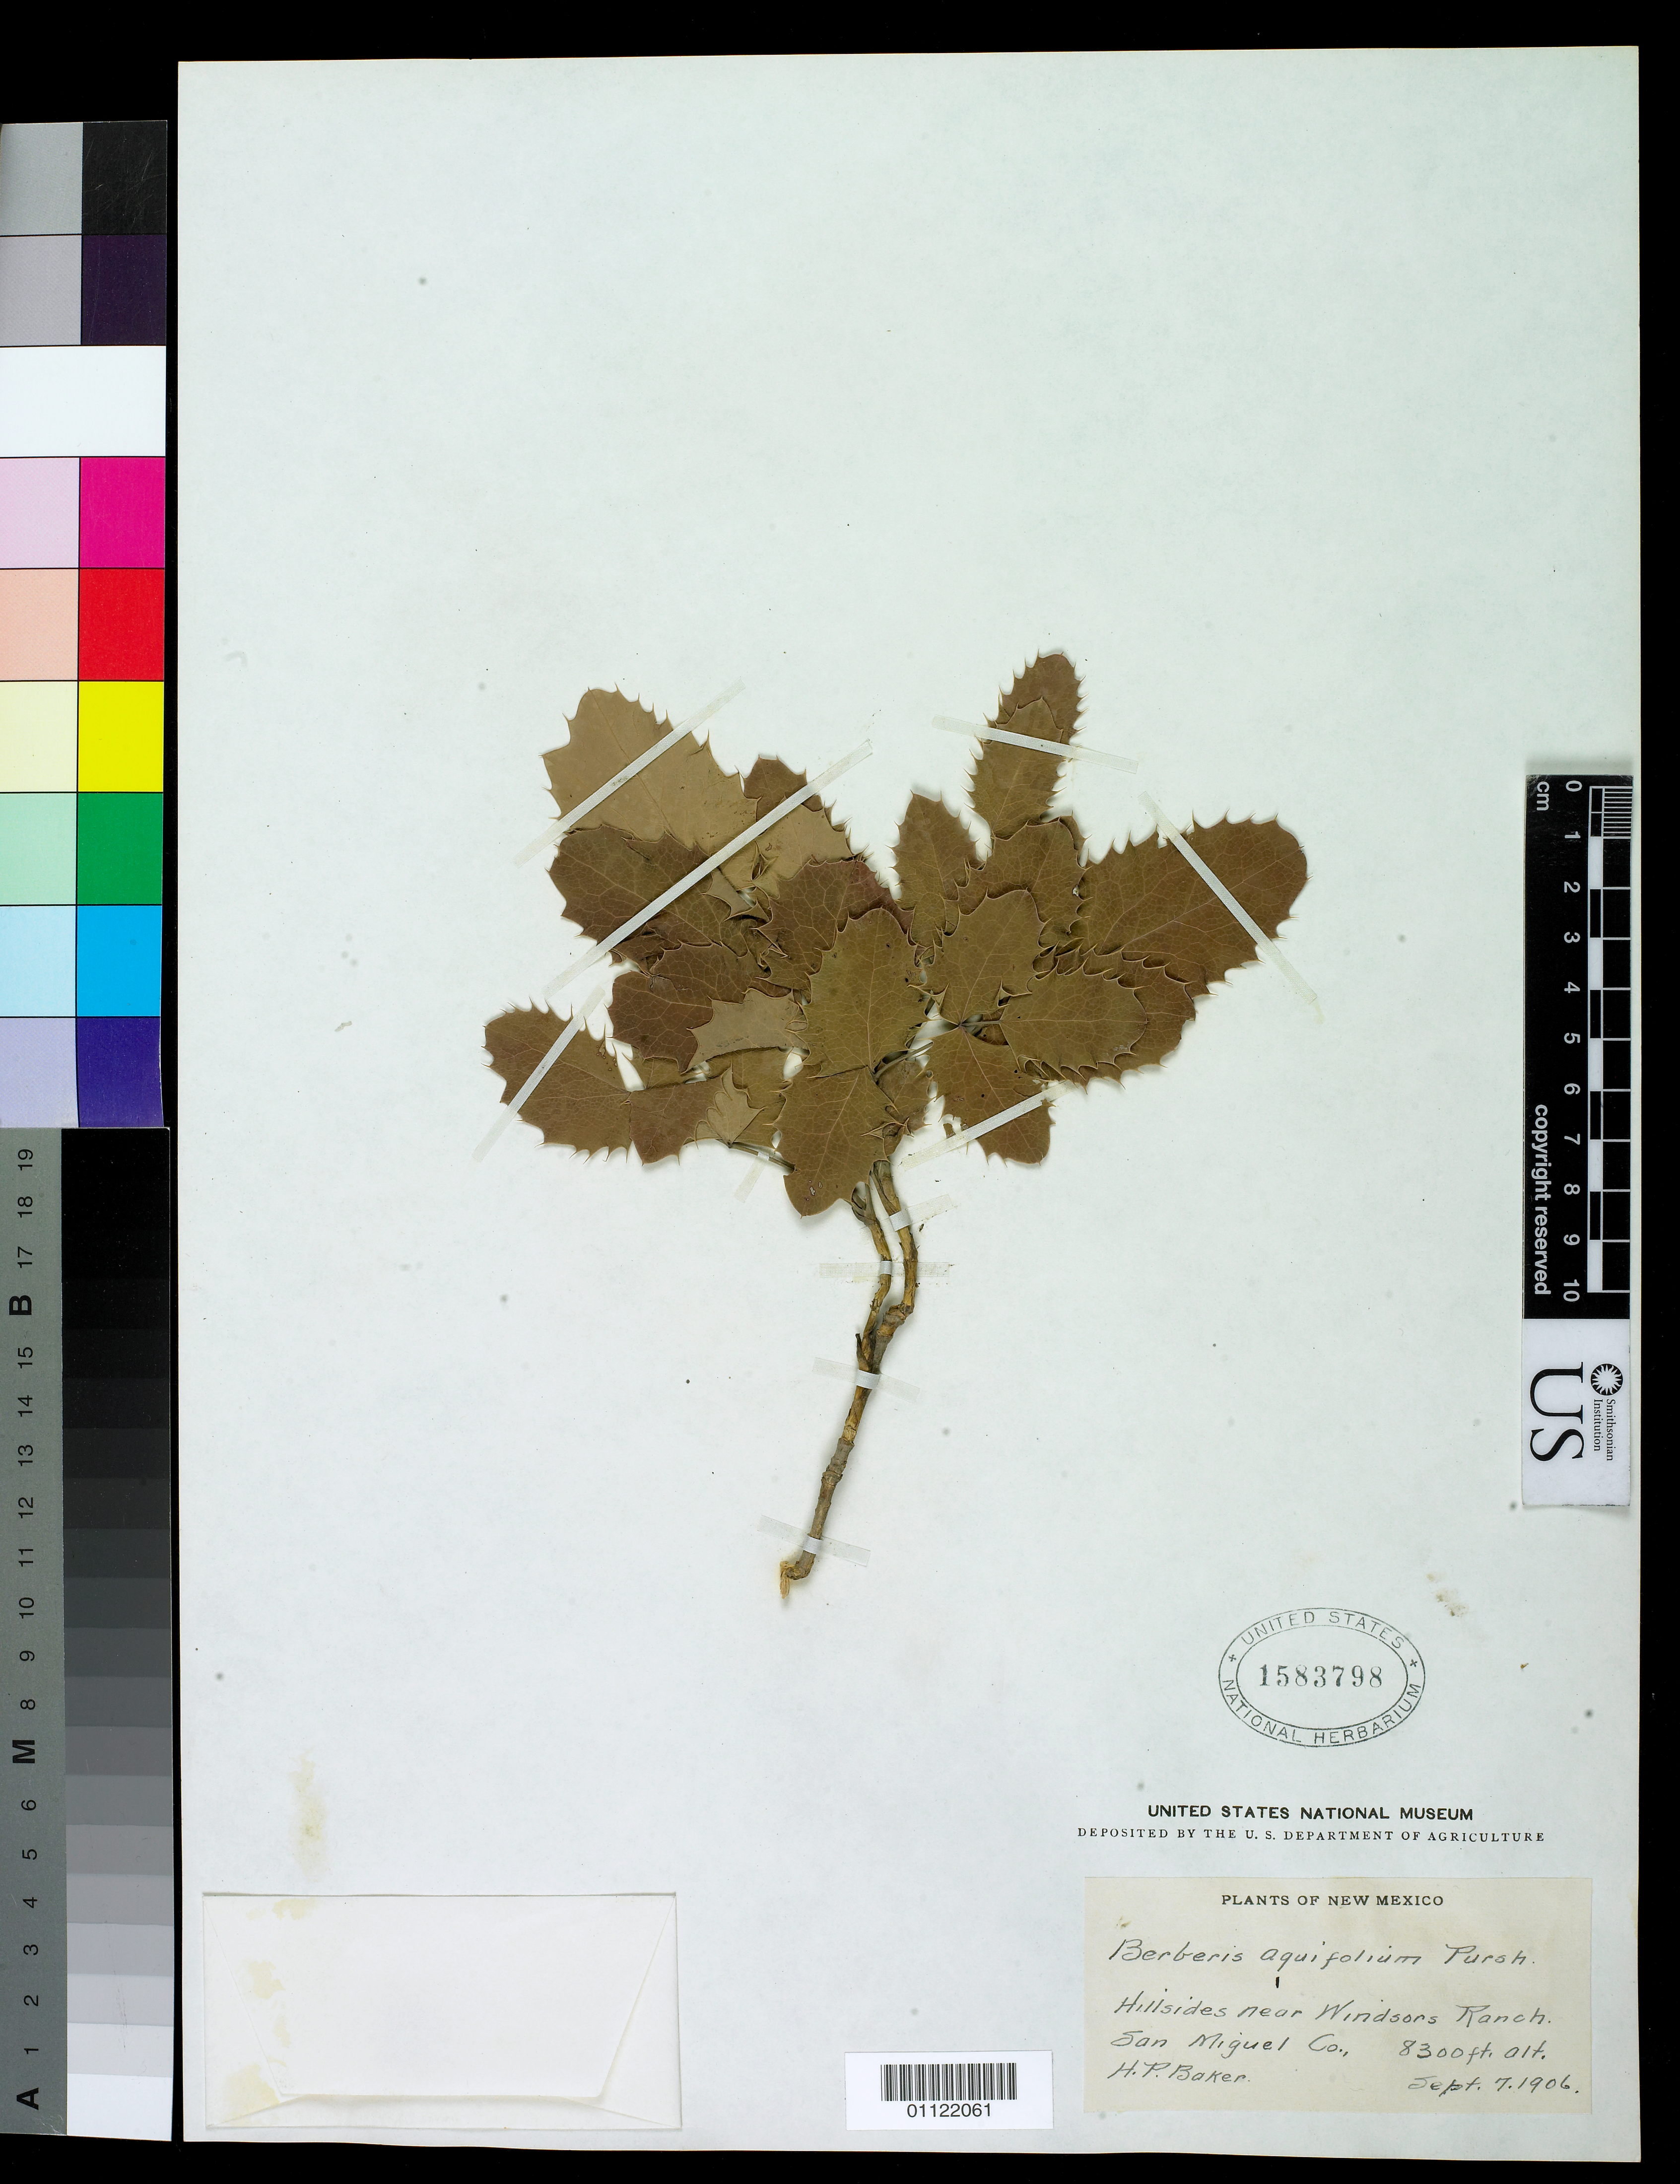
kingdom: Plantae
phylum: Tracheophyta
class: Magnoliopsida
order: Ranunculales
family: Berberidaceae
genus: Berberis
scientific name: Berberis aquifolium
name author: Pursh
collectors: H. P. Baker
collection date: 1906-09-07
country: United States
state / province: New Mexico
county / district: San Miguel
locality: Hillsides near Windsors Ranch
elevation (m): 2530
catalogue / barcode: US 1583798